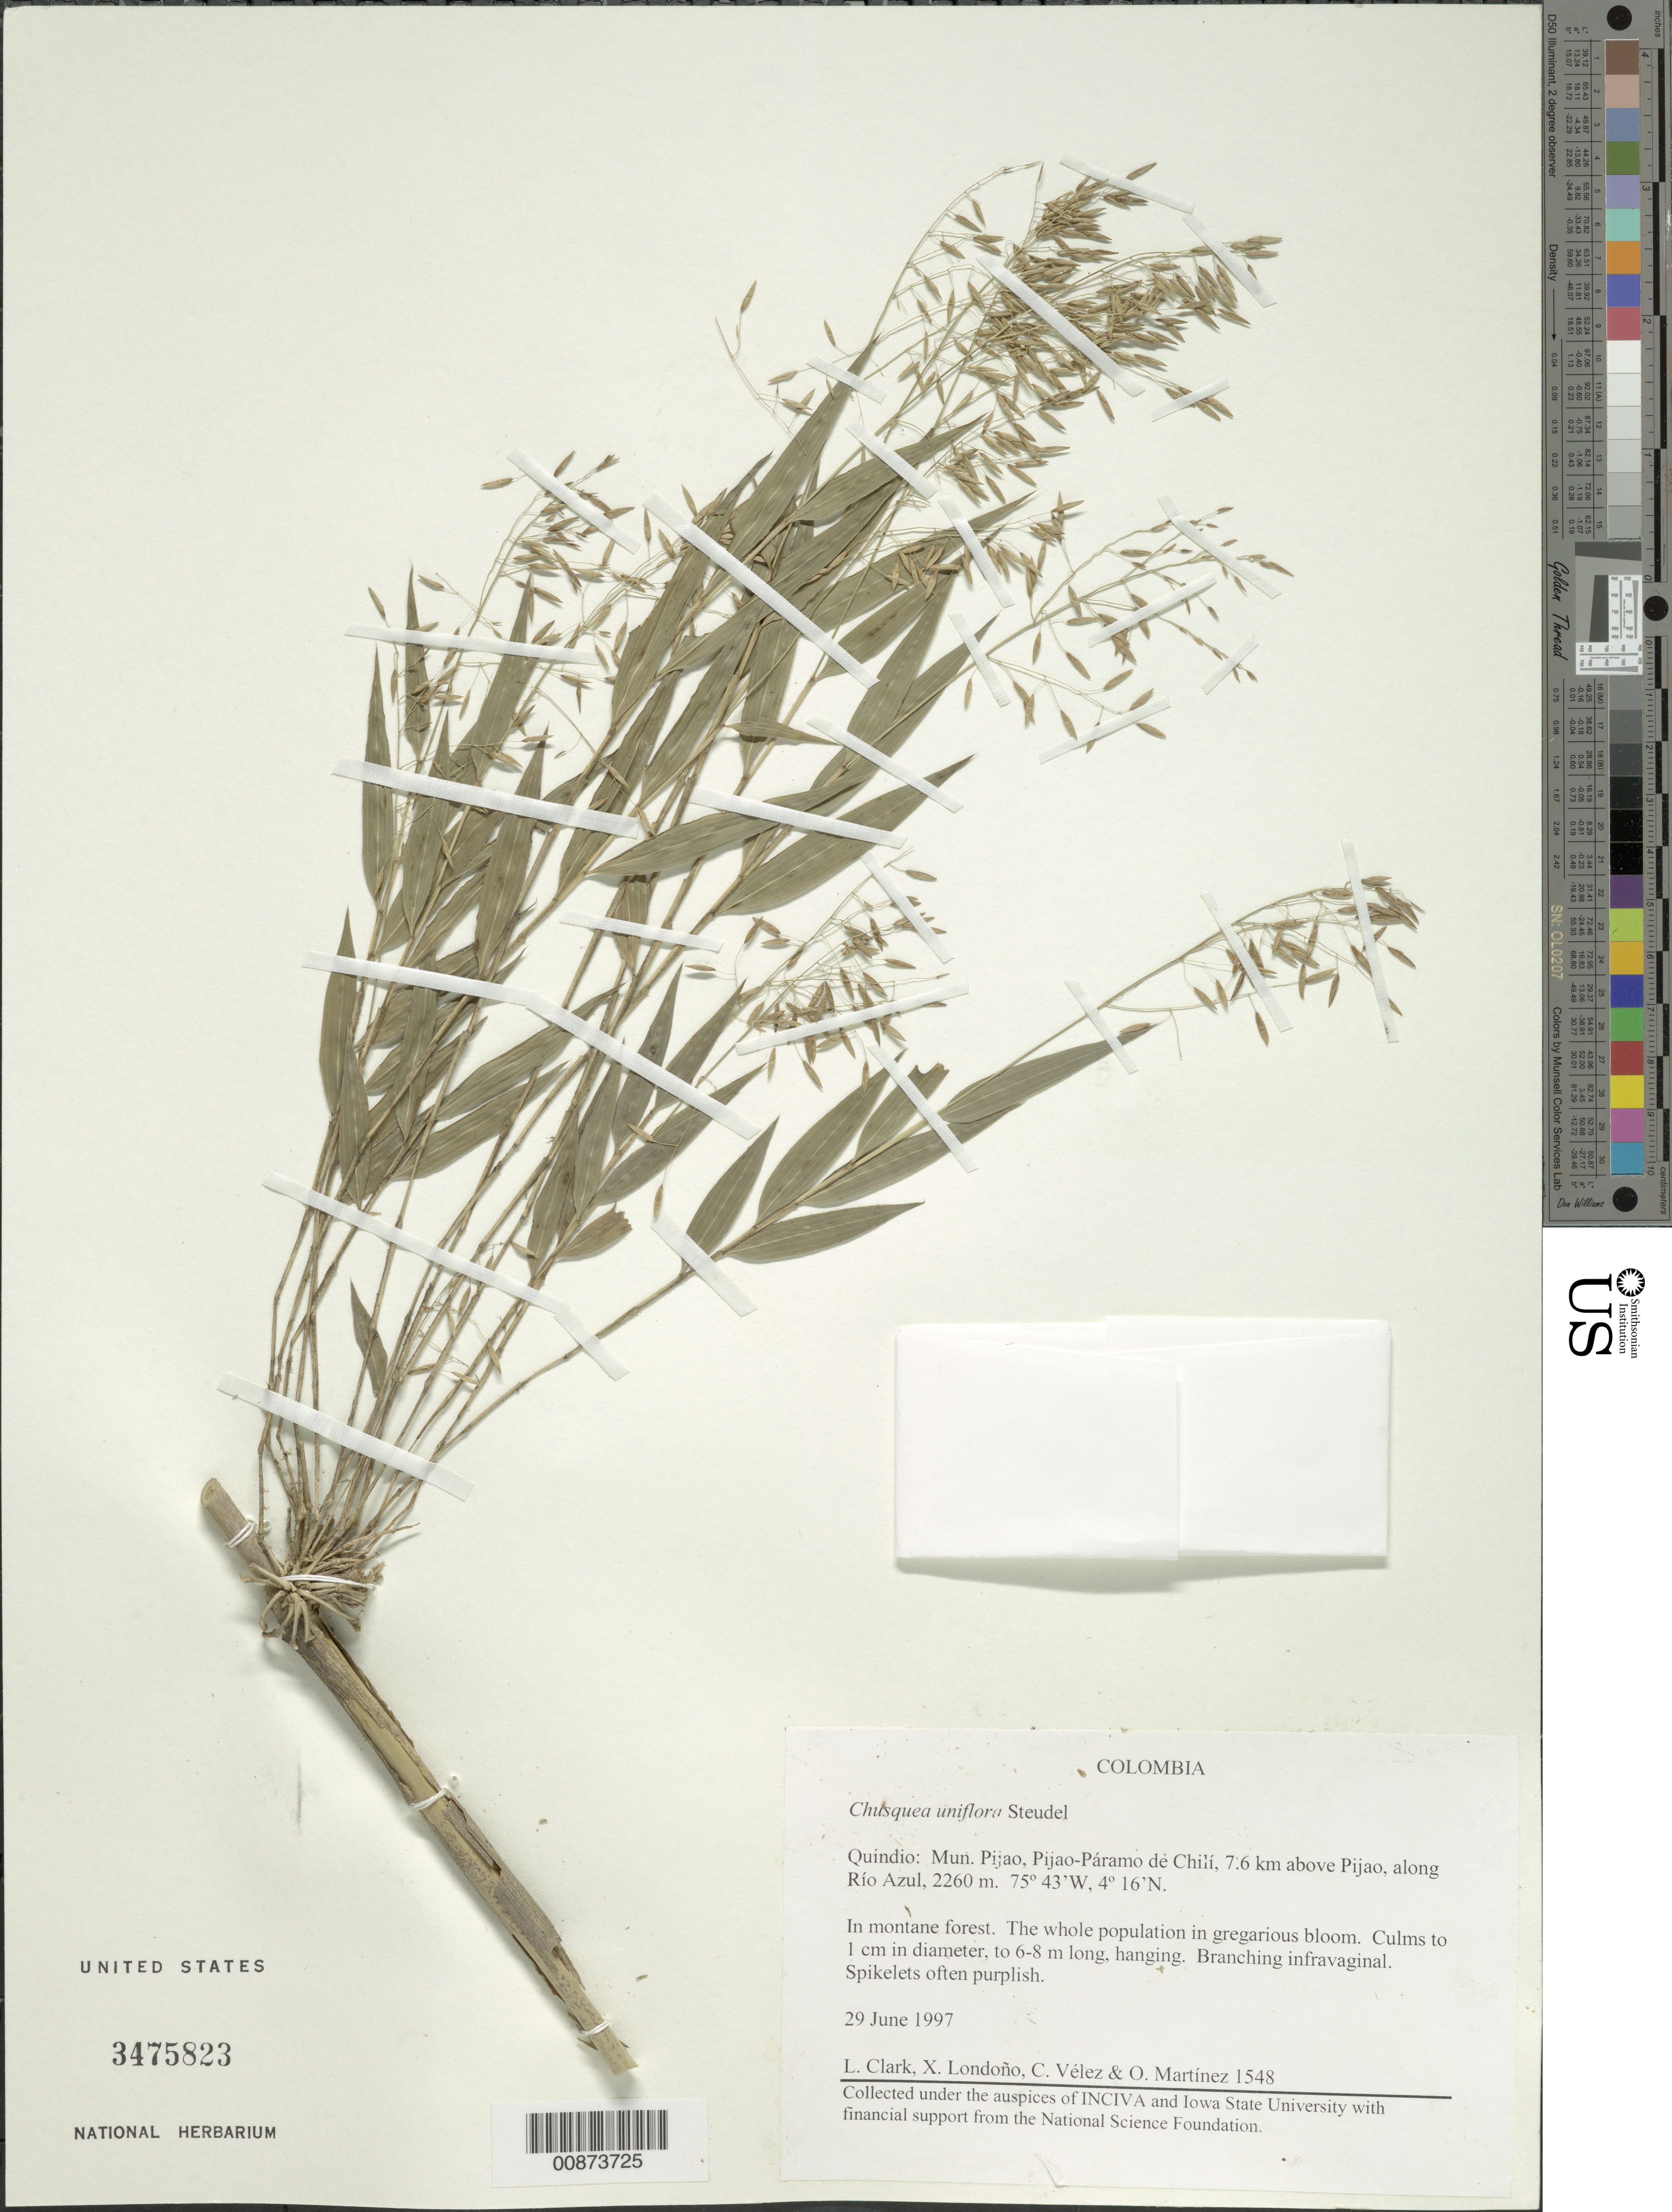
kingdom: Plantae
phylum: Tracheophyta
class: Liliopsida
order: Poales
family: Poaceae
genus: Chusquea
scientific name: Chusquea uniflora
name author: Steud.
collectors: L. G. Clark, X. Londoño, C. Velez & O. Martínez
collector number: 1548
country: Colombia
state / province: Quindío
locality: Pijao, Pijao-Paramo de Chili, along Rio Azul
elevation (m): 2260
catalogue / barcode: US 3475823